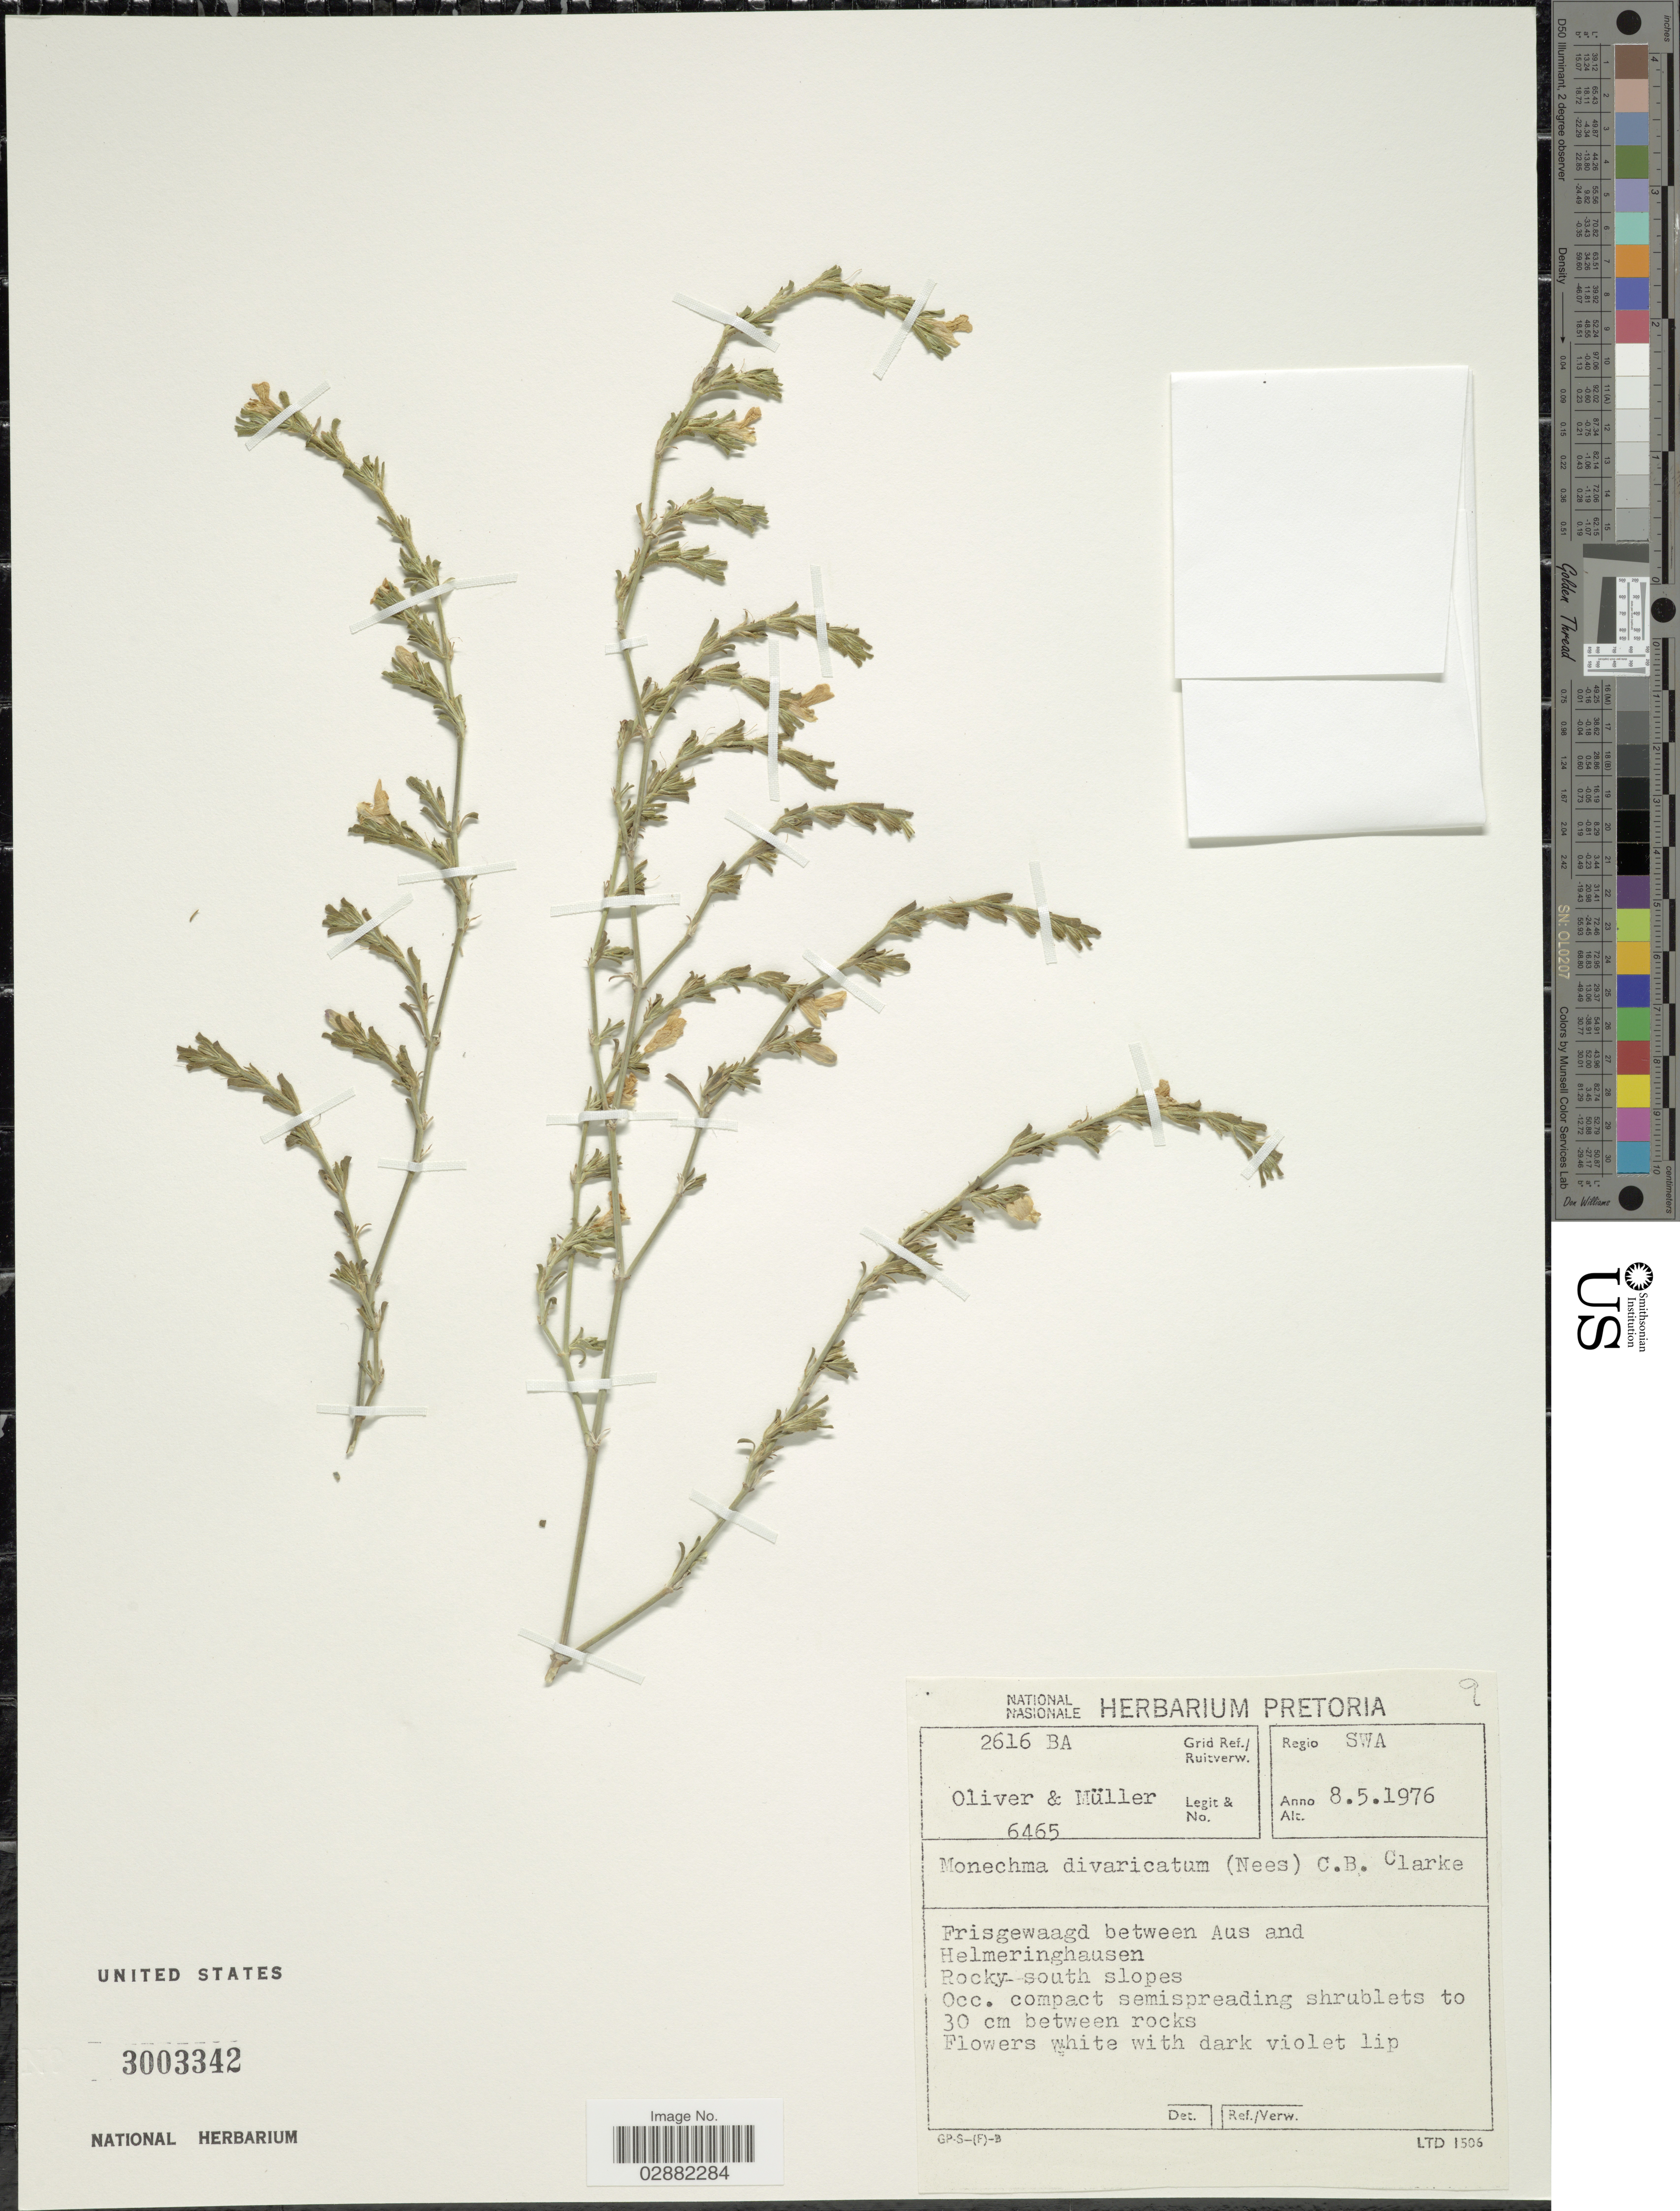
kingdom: Plantae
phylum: Tracheophyta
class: Magnoliopsida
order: Lamiales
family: Acanthaceae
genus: Justicia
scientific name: Justicia divaricata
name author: Willd. ex Nees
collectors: Oliver, -- & -- Müller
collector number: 6465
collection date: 1976-05-08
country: Namibia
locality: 2616 BA Grid Ref./ Ruitverw. Regio SWA. Frisgewaagd between Aus and Helmeringhausen.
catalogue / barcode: US 3003342